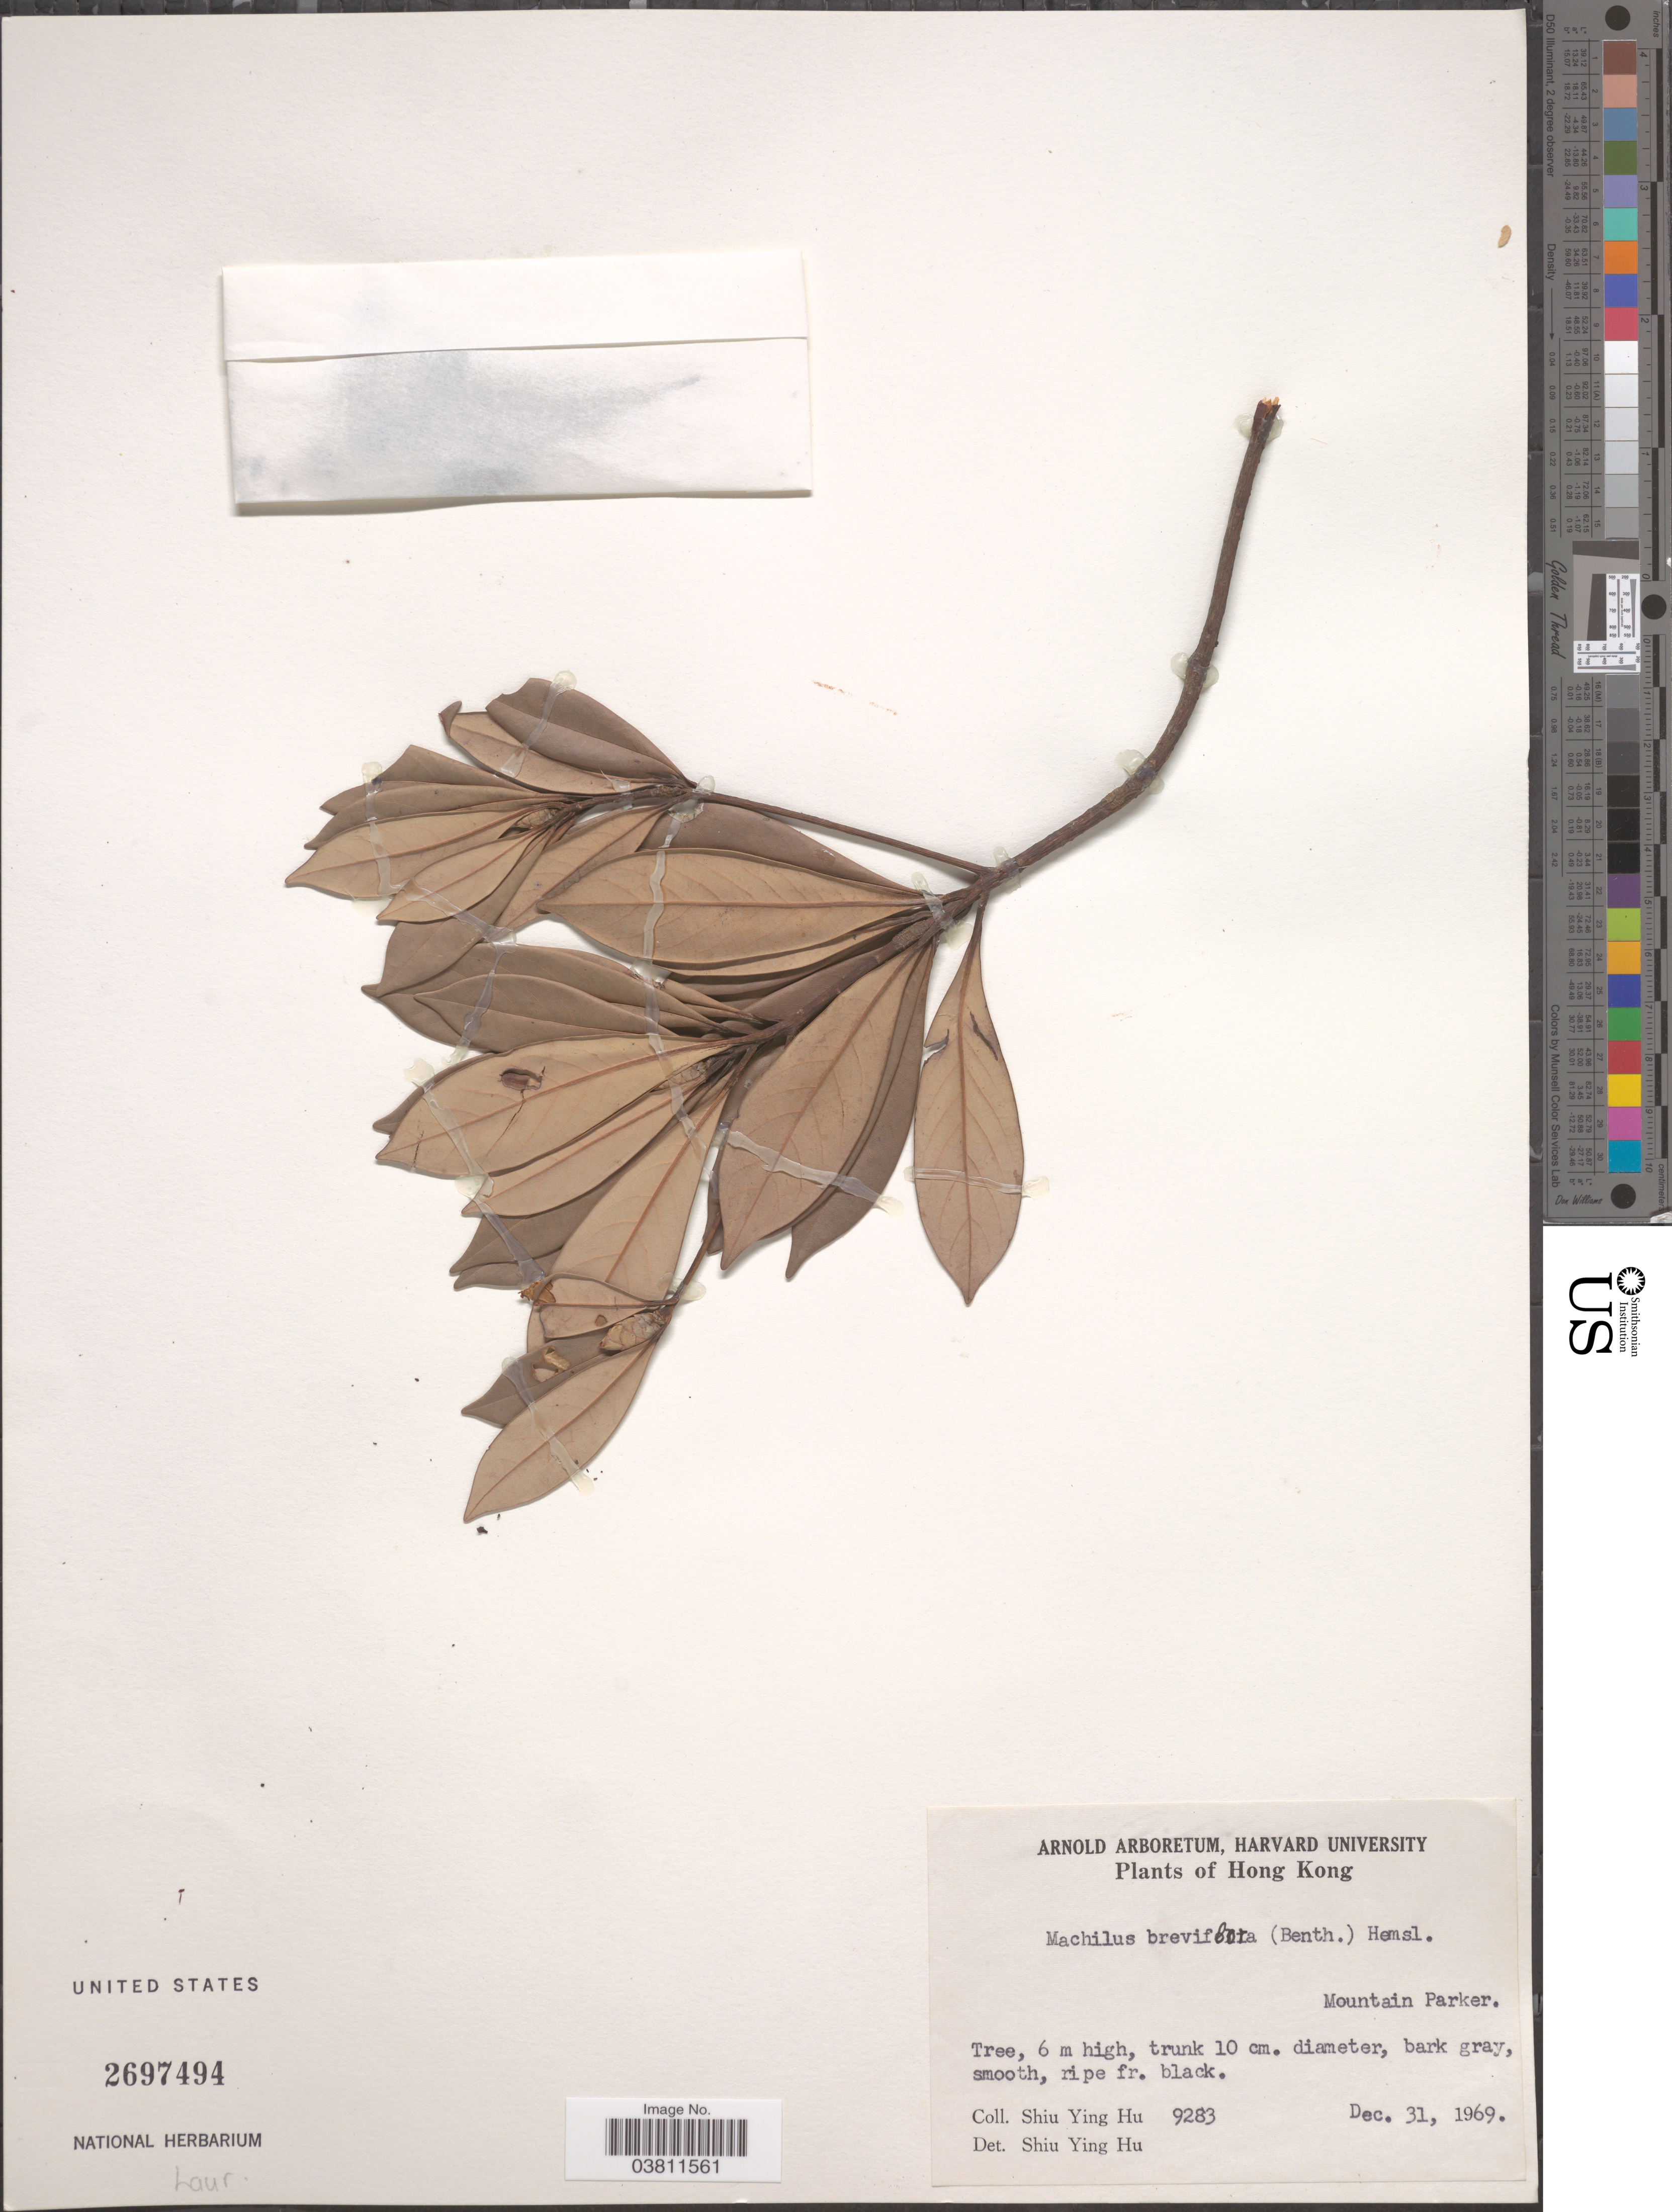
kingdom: Plantae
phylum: Tracheophyta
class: Magnoliopsida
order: Laurales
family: Lauraceae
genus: Machilus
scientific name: Machilus breviflora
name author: (Benth.) Hemsl.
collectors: S. Y. Hu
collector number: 9283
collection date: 1969-12-31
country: China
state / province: Hong Kong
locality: Mountain Parker.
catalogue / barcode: US 2697494